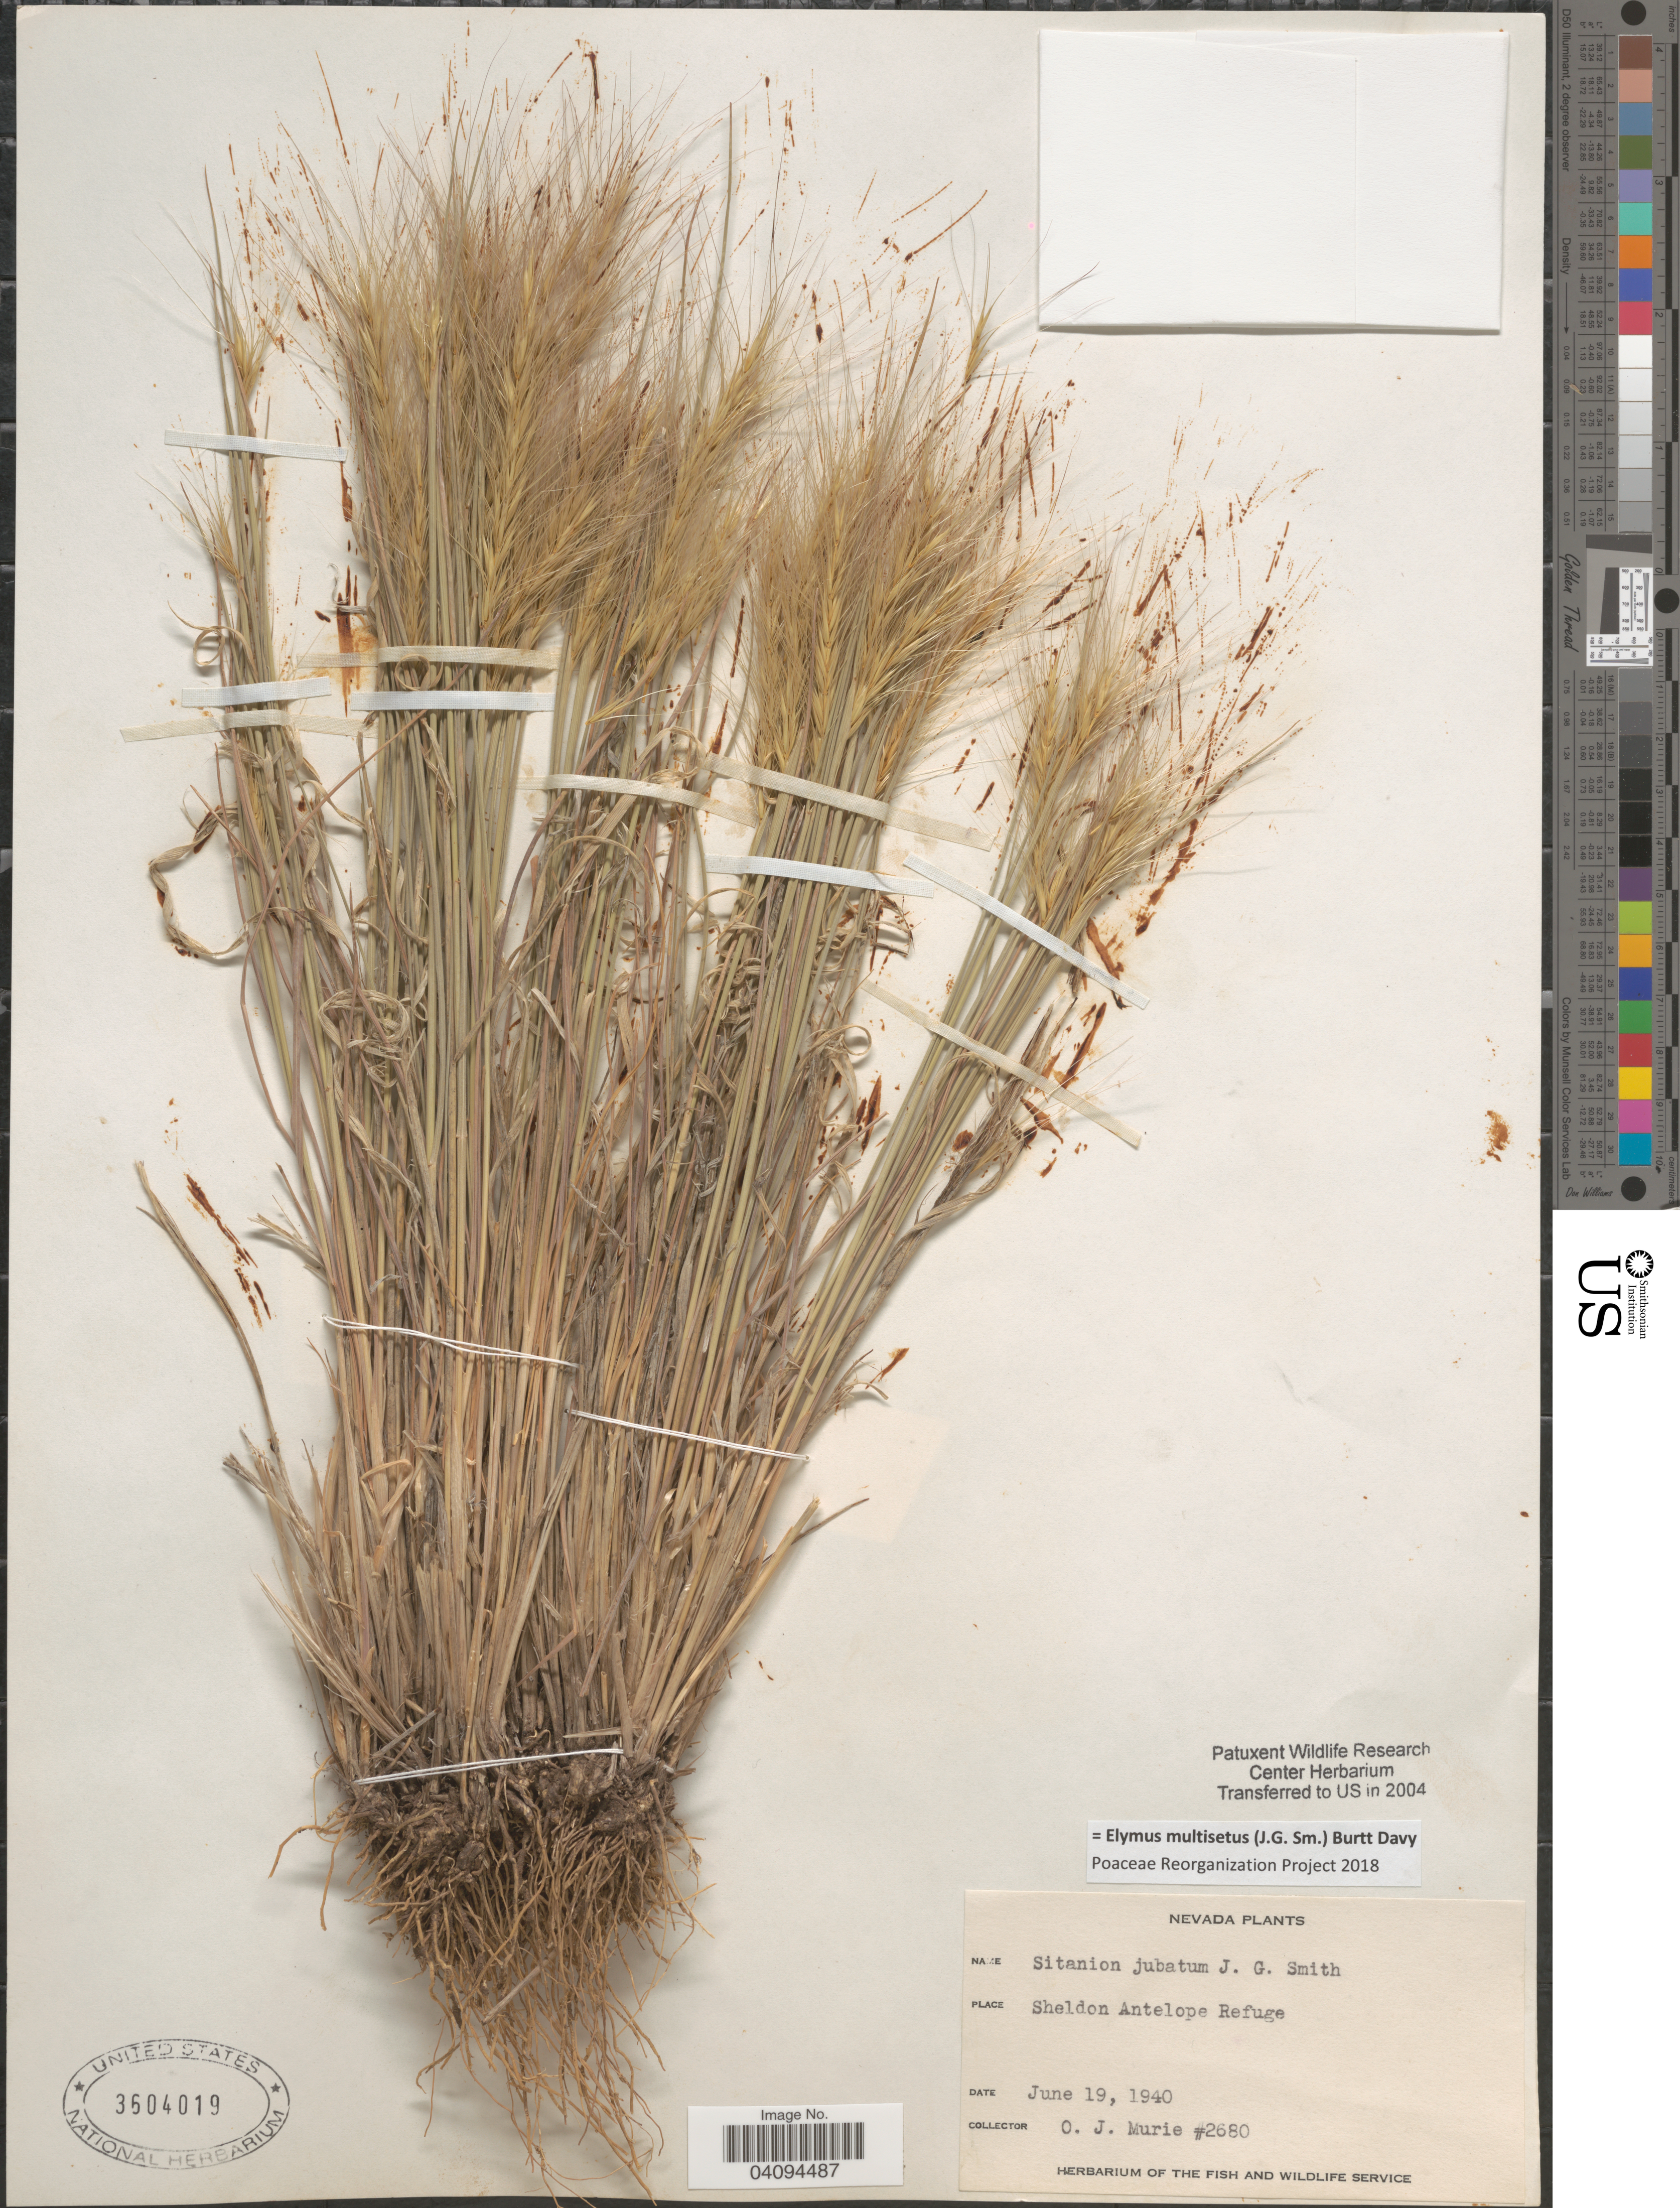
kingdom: Plantae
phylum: Tracheophyta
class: Liliopsida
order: Poales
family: Poaceae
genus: Elymus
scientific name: Elymus multisetus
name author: (J.G. Sm.) Burtt Davy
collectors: O. Murie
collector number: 2680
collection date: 1940-06-19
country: United States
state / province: Nevada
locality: Sheldon Antelope Refuge.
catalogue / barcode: US 3604019